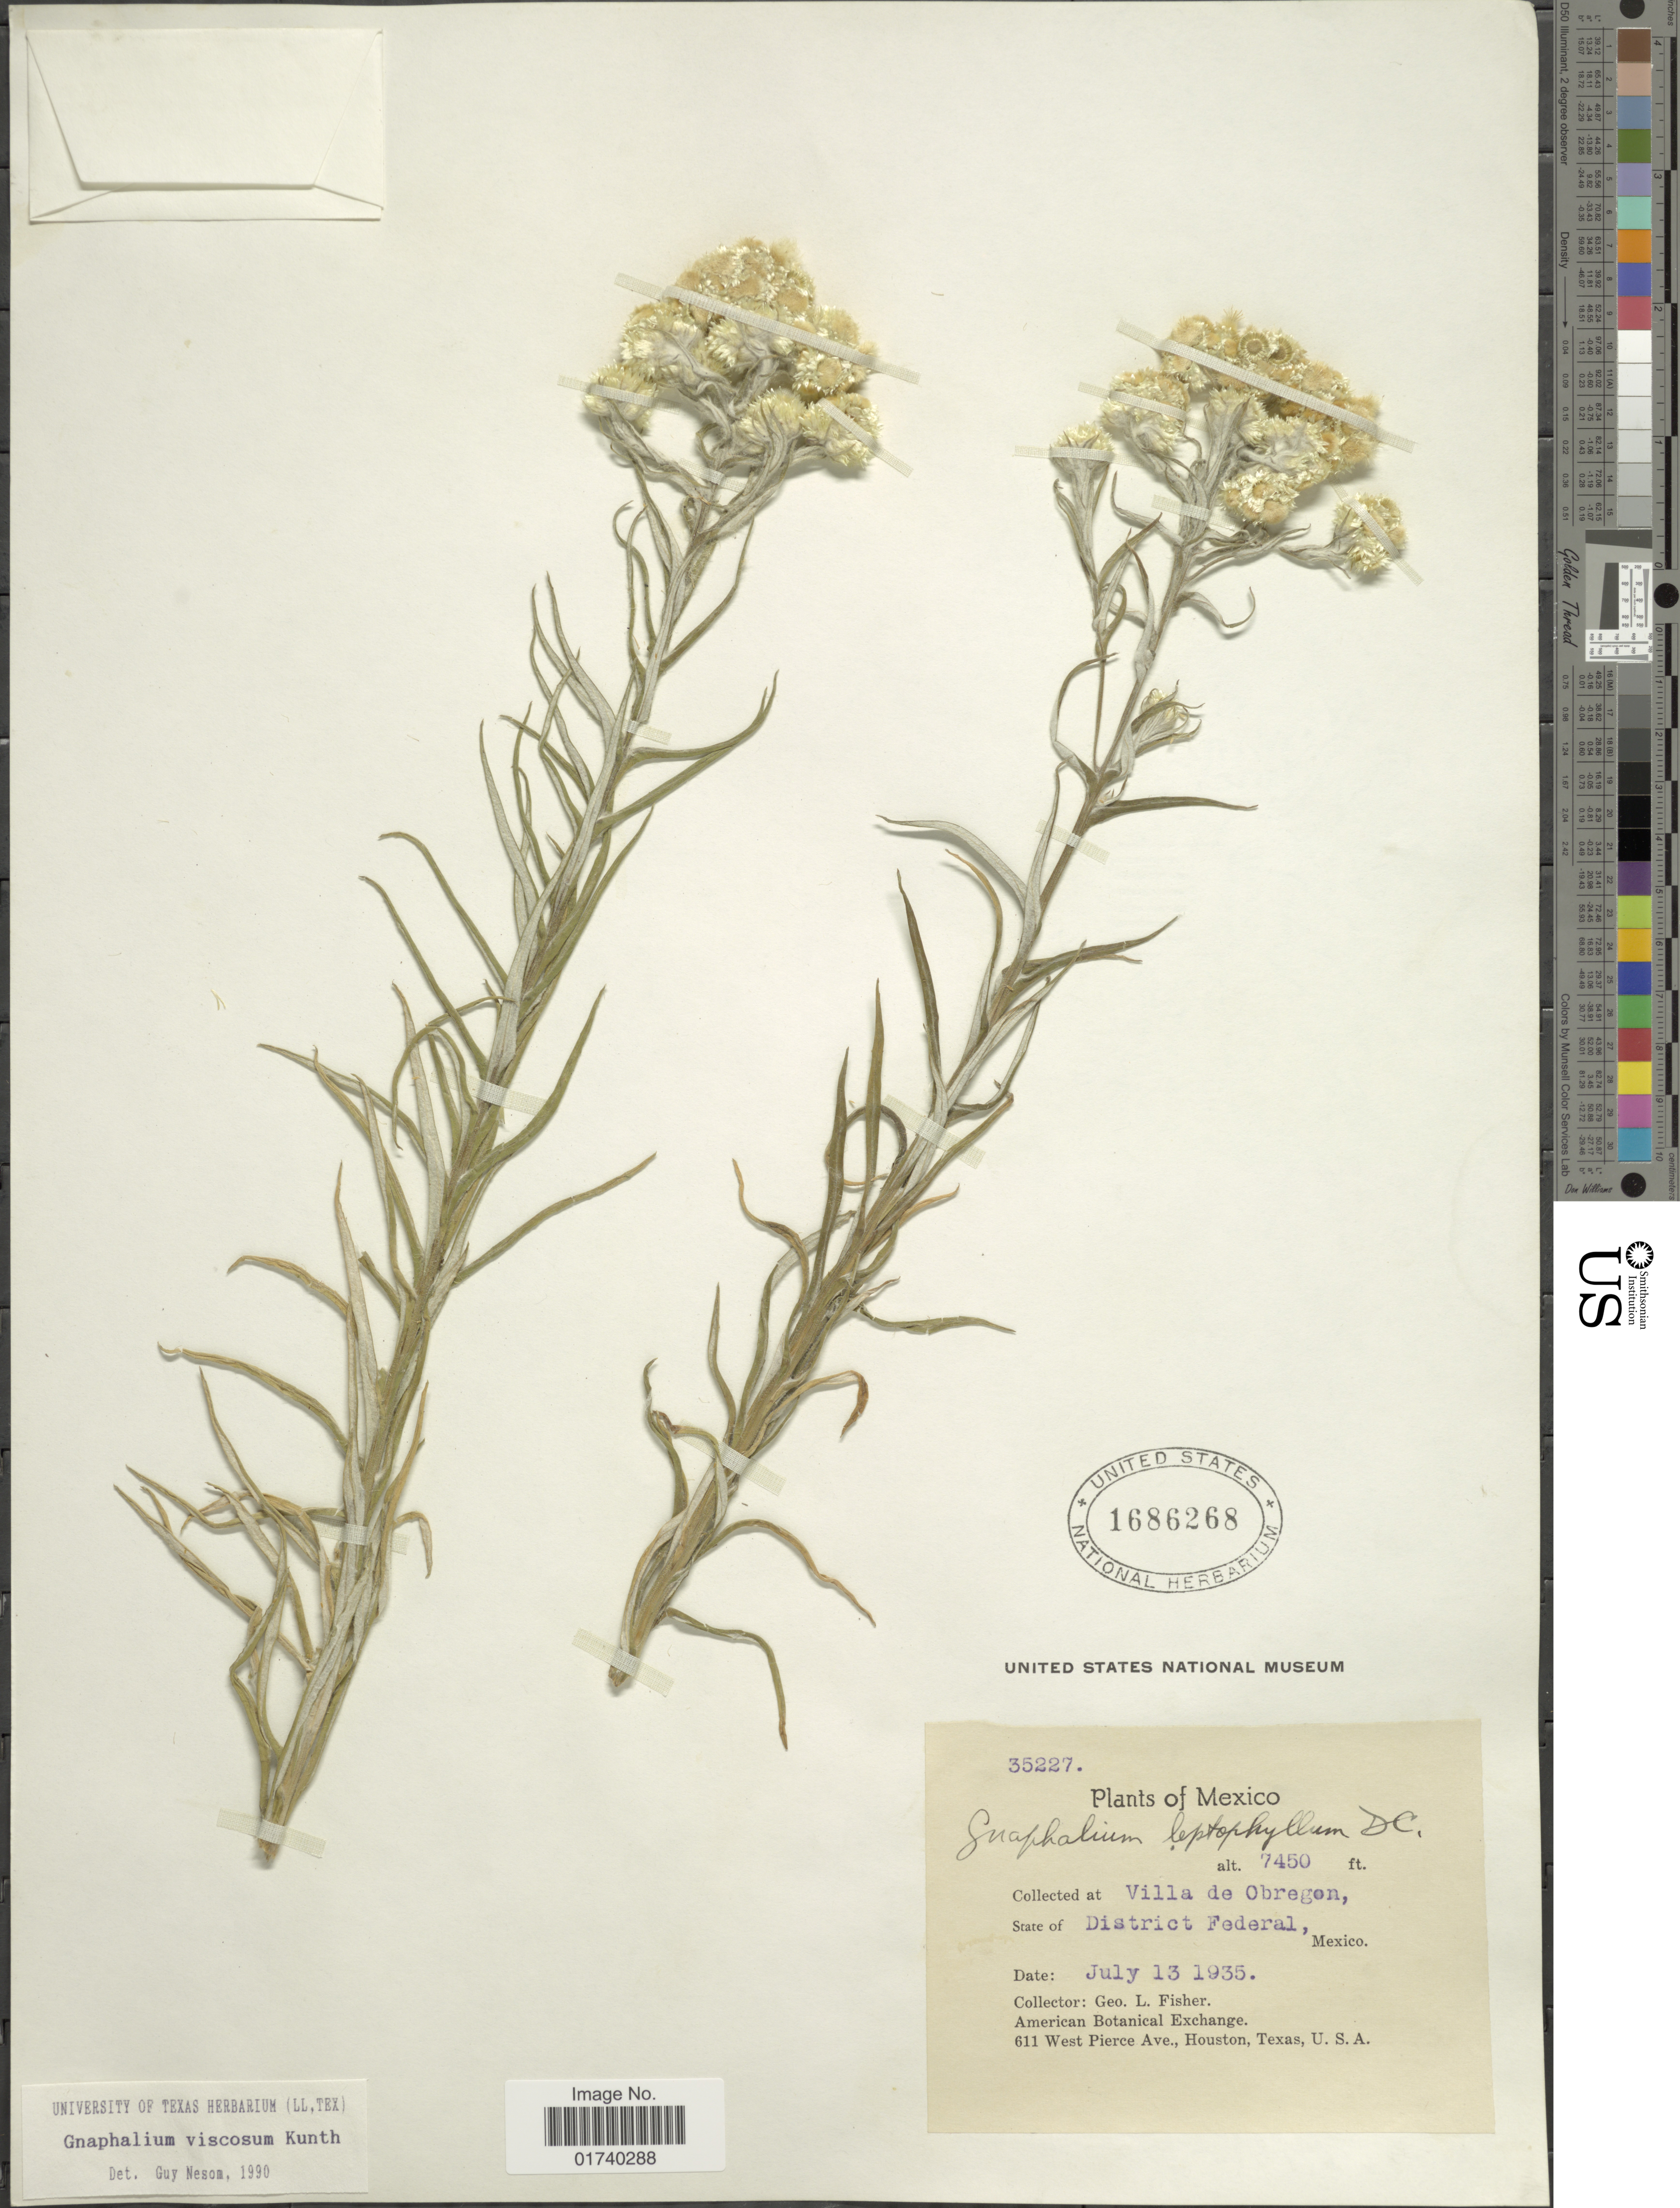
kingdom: Plantae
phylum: Tracheophyta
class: Magnoliopsida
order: Asterales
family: Asteraceae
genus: Pseudognaphalium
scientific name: Pseudognaphalium viscosum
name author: (Kunth) Anderb.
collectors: G. L. Fisher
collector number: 35227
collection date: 1935-07-13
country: Mexico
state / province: Distrito Federal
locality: Villa de Obregen, District Federal.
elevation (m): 2271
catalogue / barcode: US 1686268